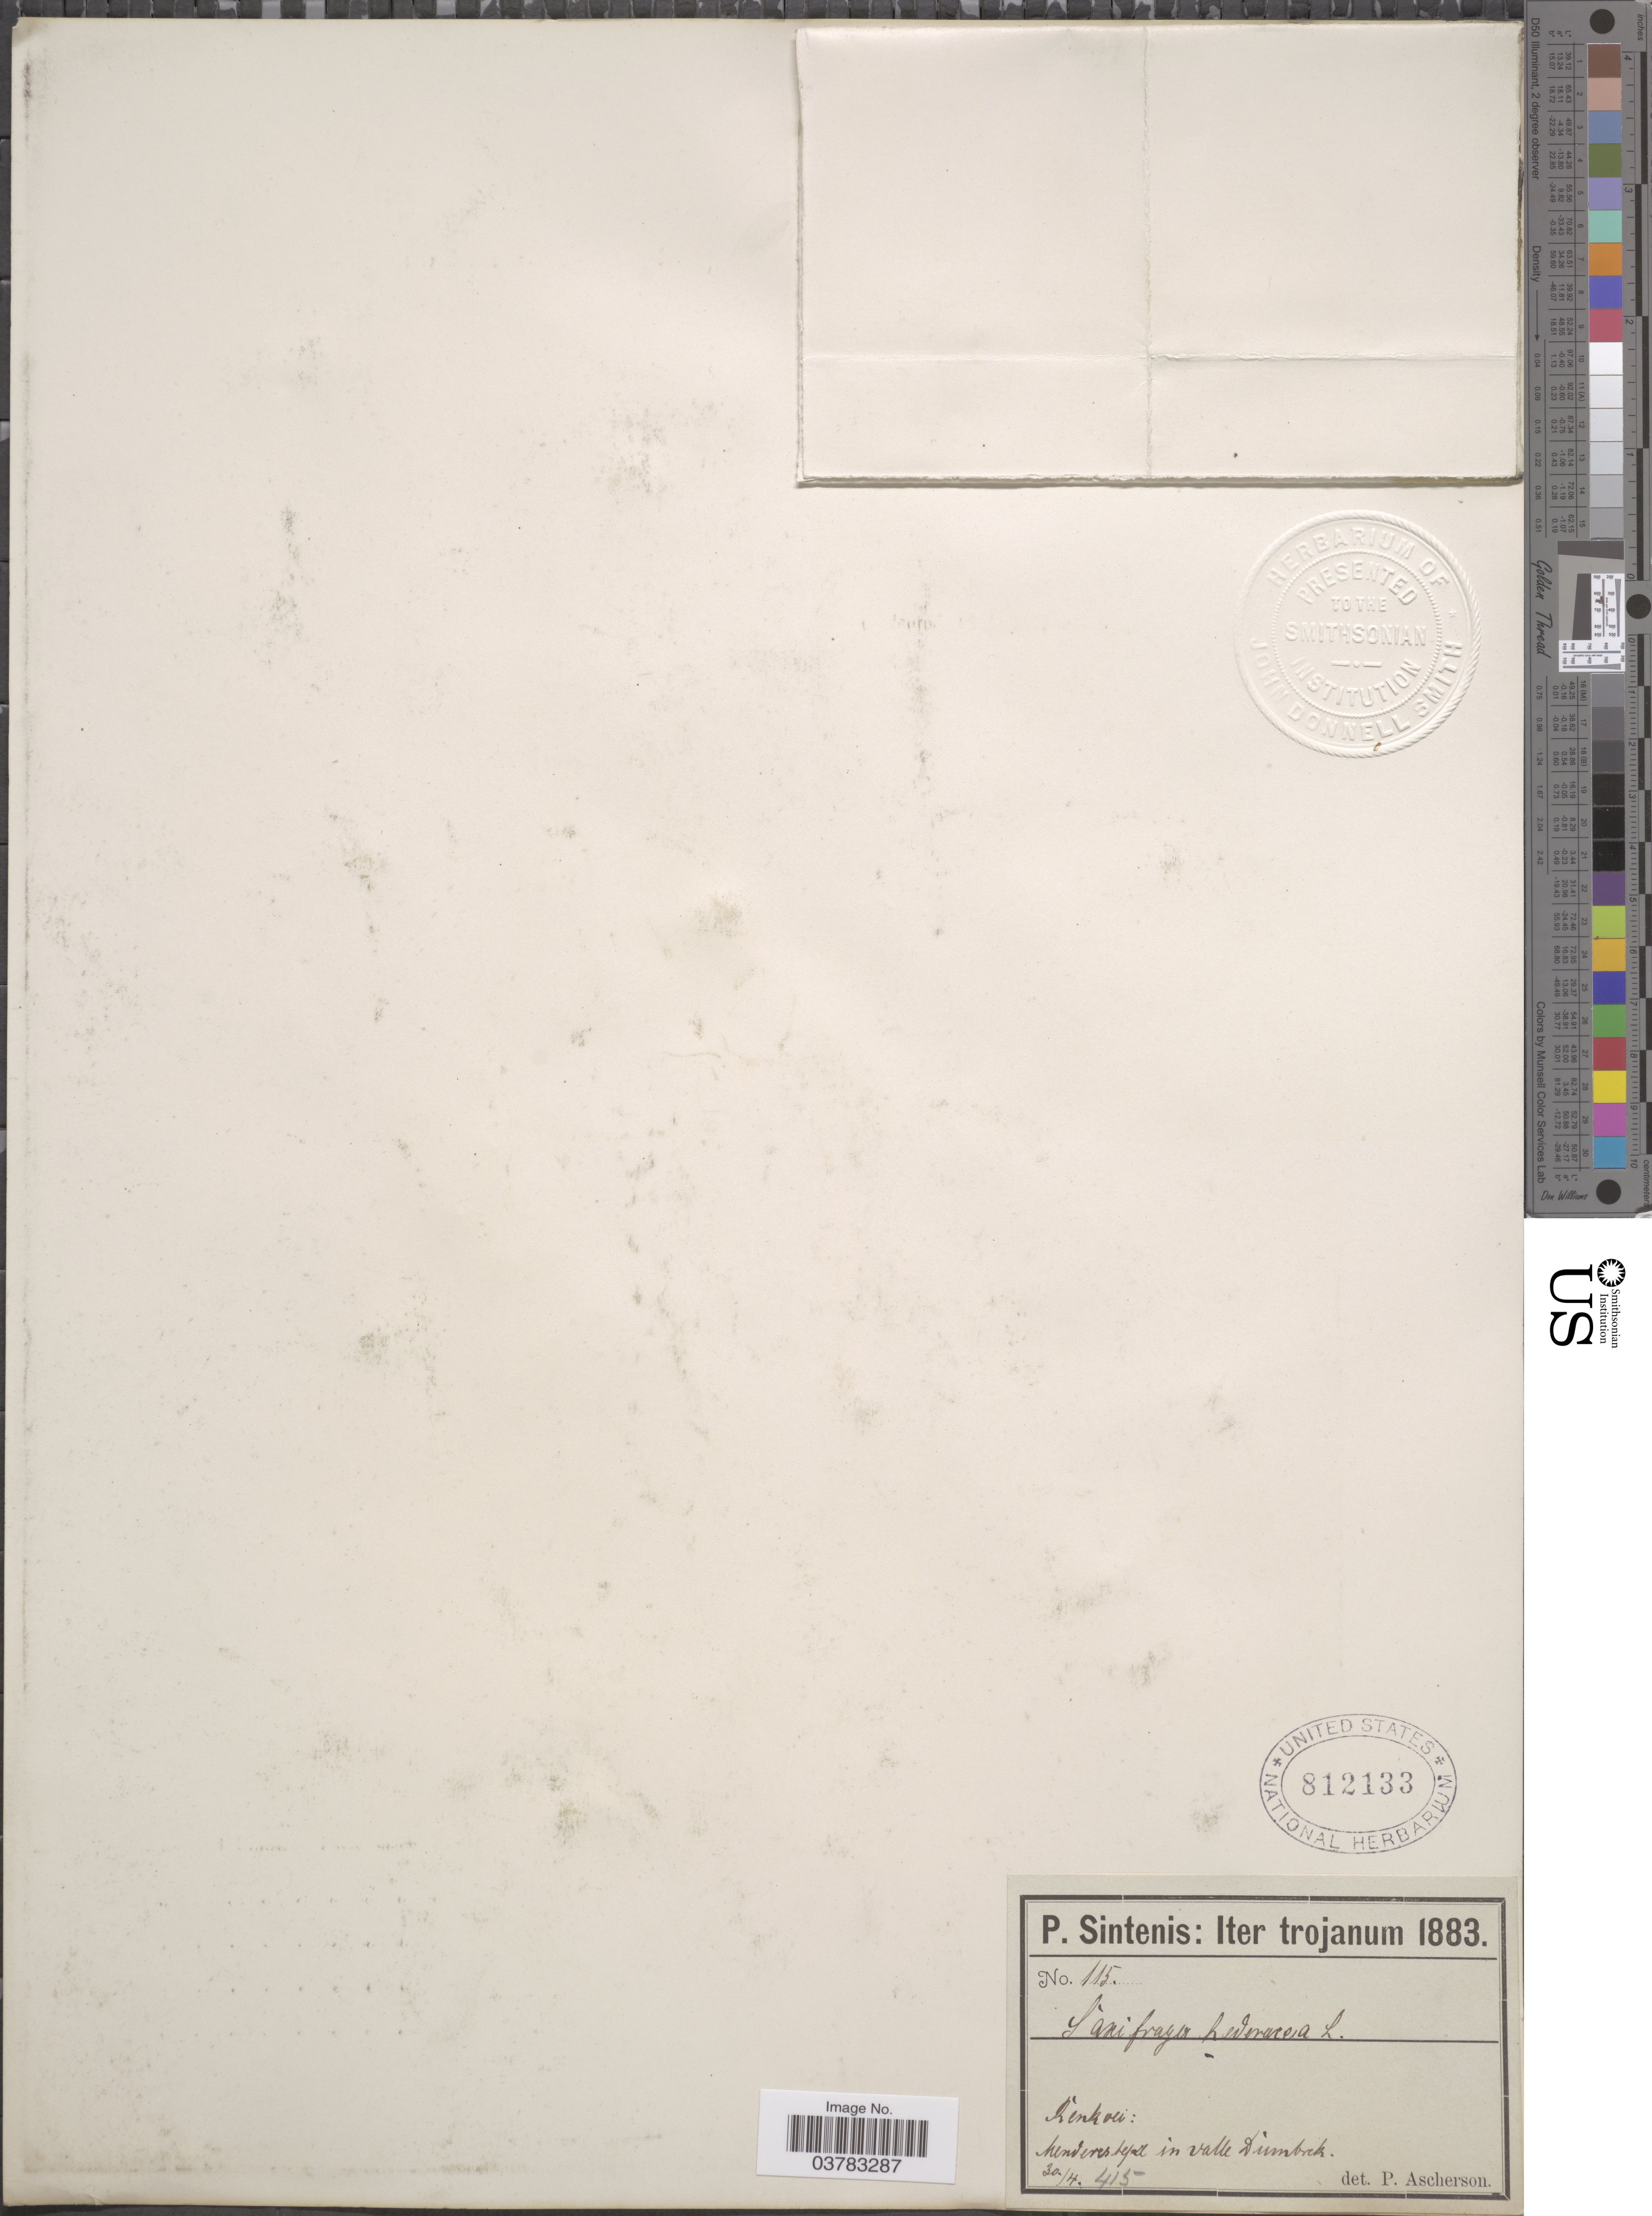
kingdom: Plantae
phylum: Tracheophyta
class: Magnoliopsida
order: Saxifragales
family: Saxifragaceae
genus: Saxifraga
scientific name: Saxifraga hederacea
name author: L.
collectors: P. Sintenis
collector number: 115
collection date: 1883-04-30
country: Turkey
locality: Iter trojanum 1883. Kenkou: Mendersefz [interpreted] in valle Dumbek.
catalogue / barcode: US 812133